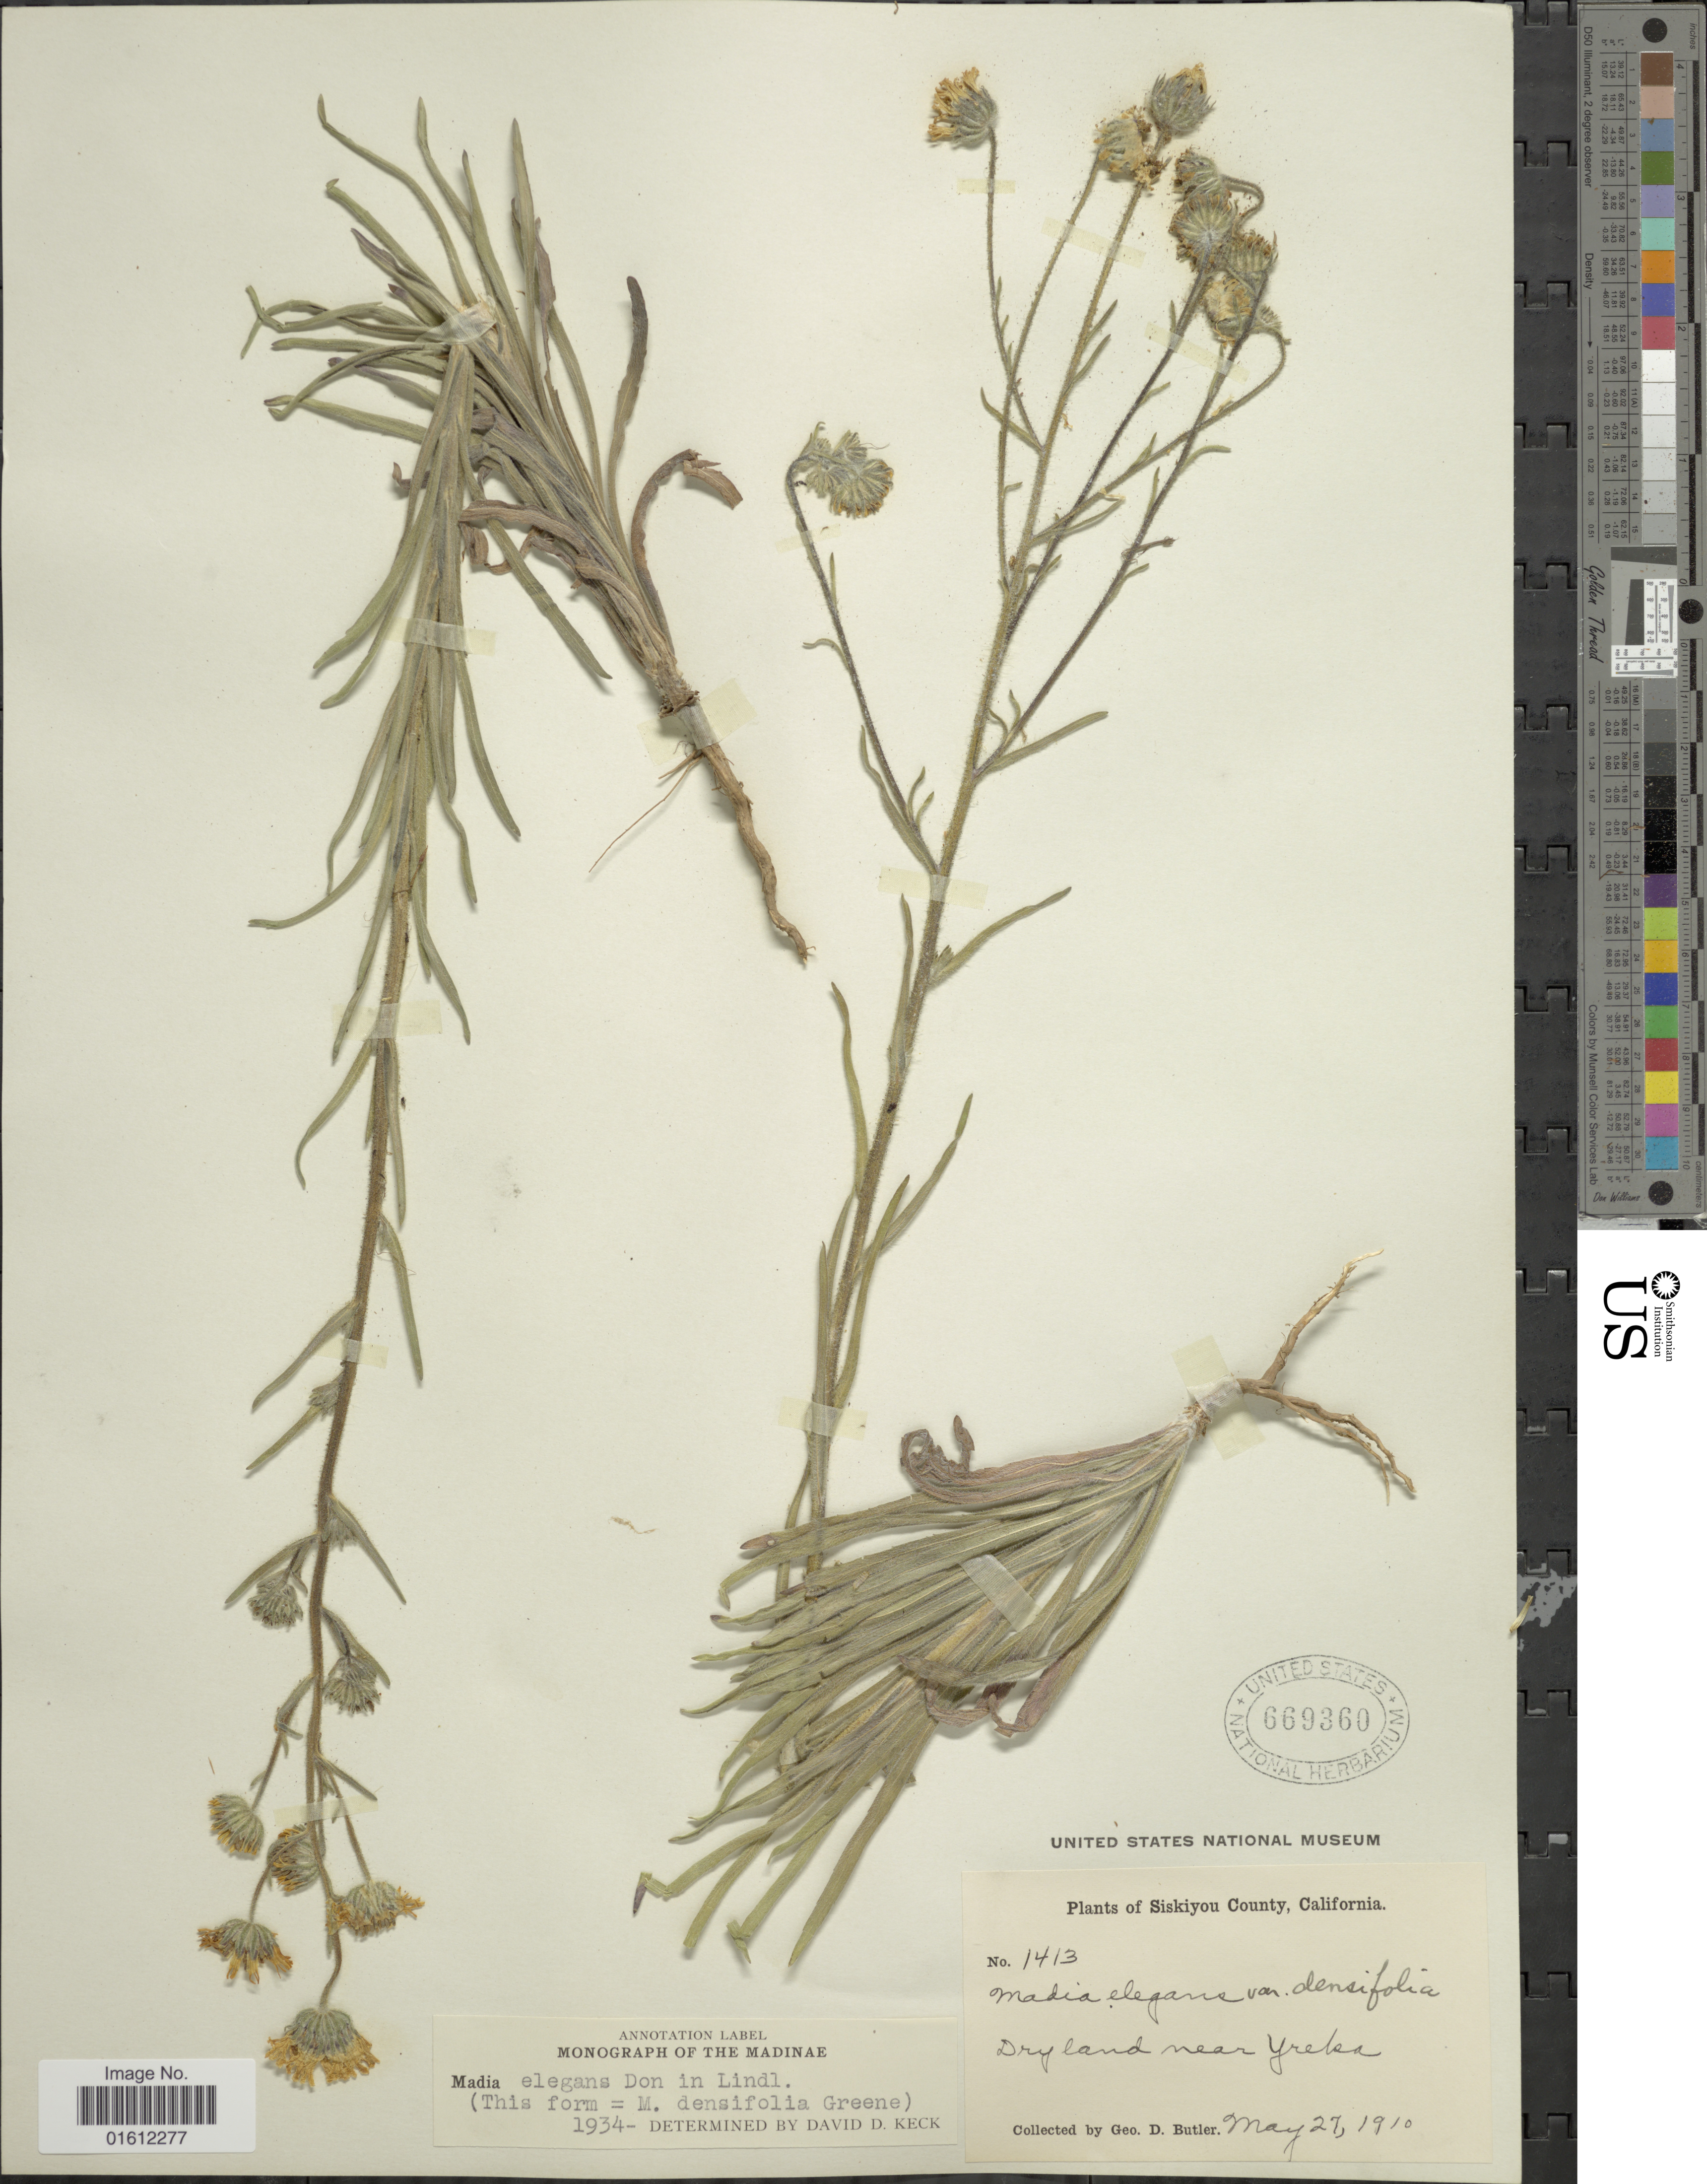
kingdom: Plantae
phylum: Tracheophyta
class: Magnoliopsida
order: Asterales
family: Asteraceae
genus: Madia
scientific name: Madia elegans subsp. densifolia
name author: (Greene) D.D. Keck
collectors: G. D. Butler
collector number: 1413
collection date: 1910-05-27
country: United States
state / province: California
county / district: Siskiyou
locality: Siskiyou County, Dry land near Yreka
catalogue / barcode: US 669360